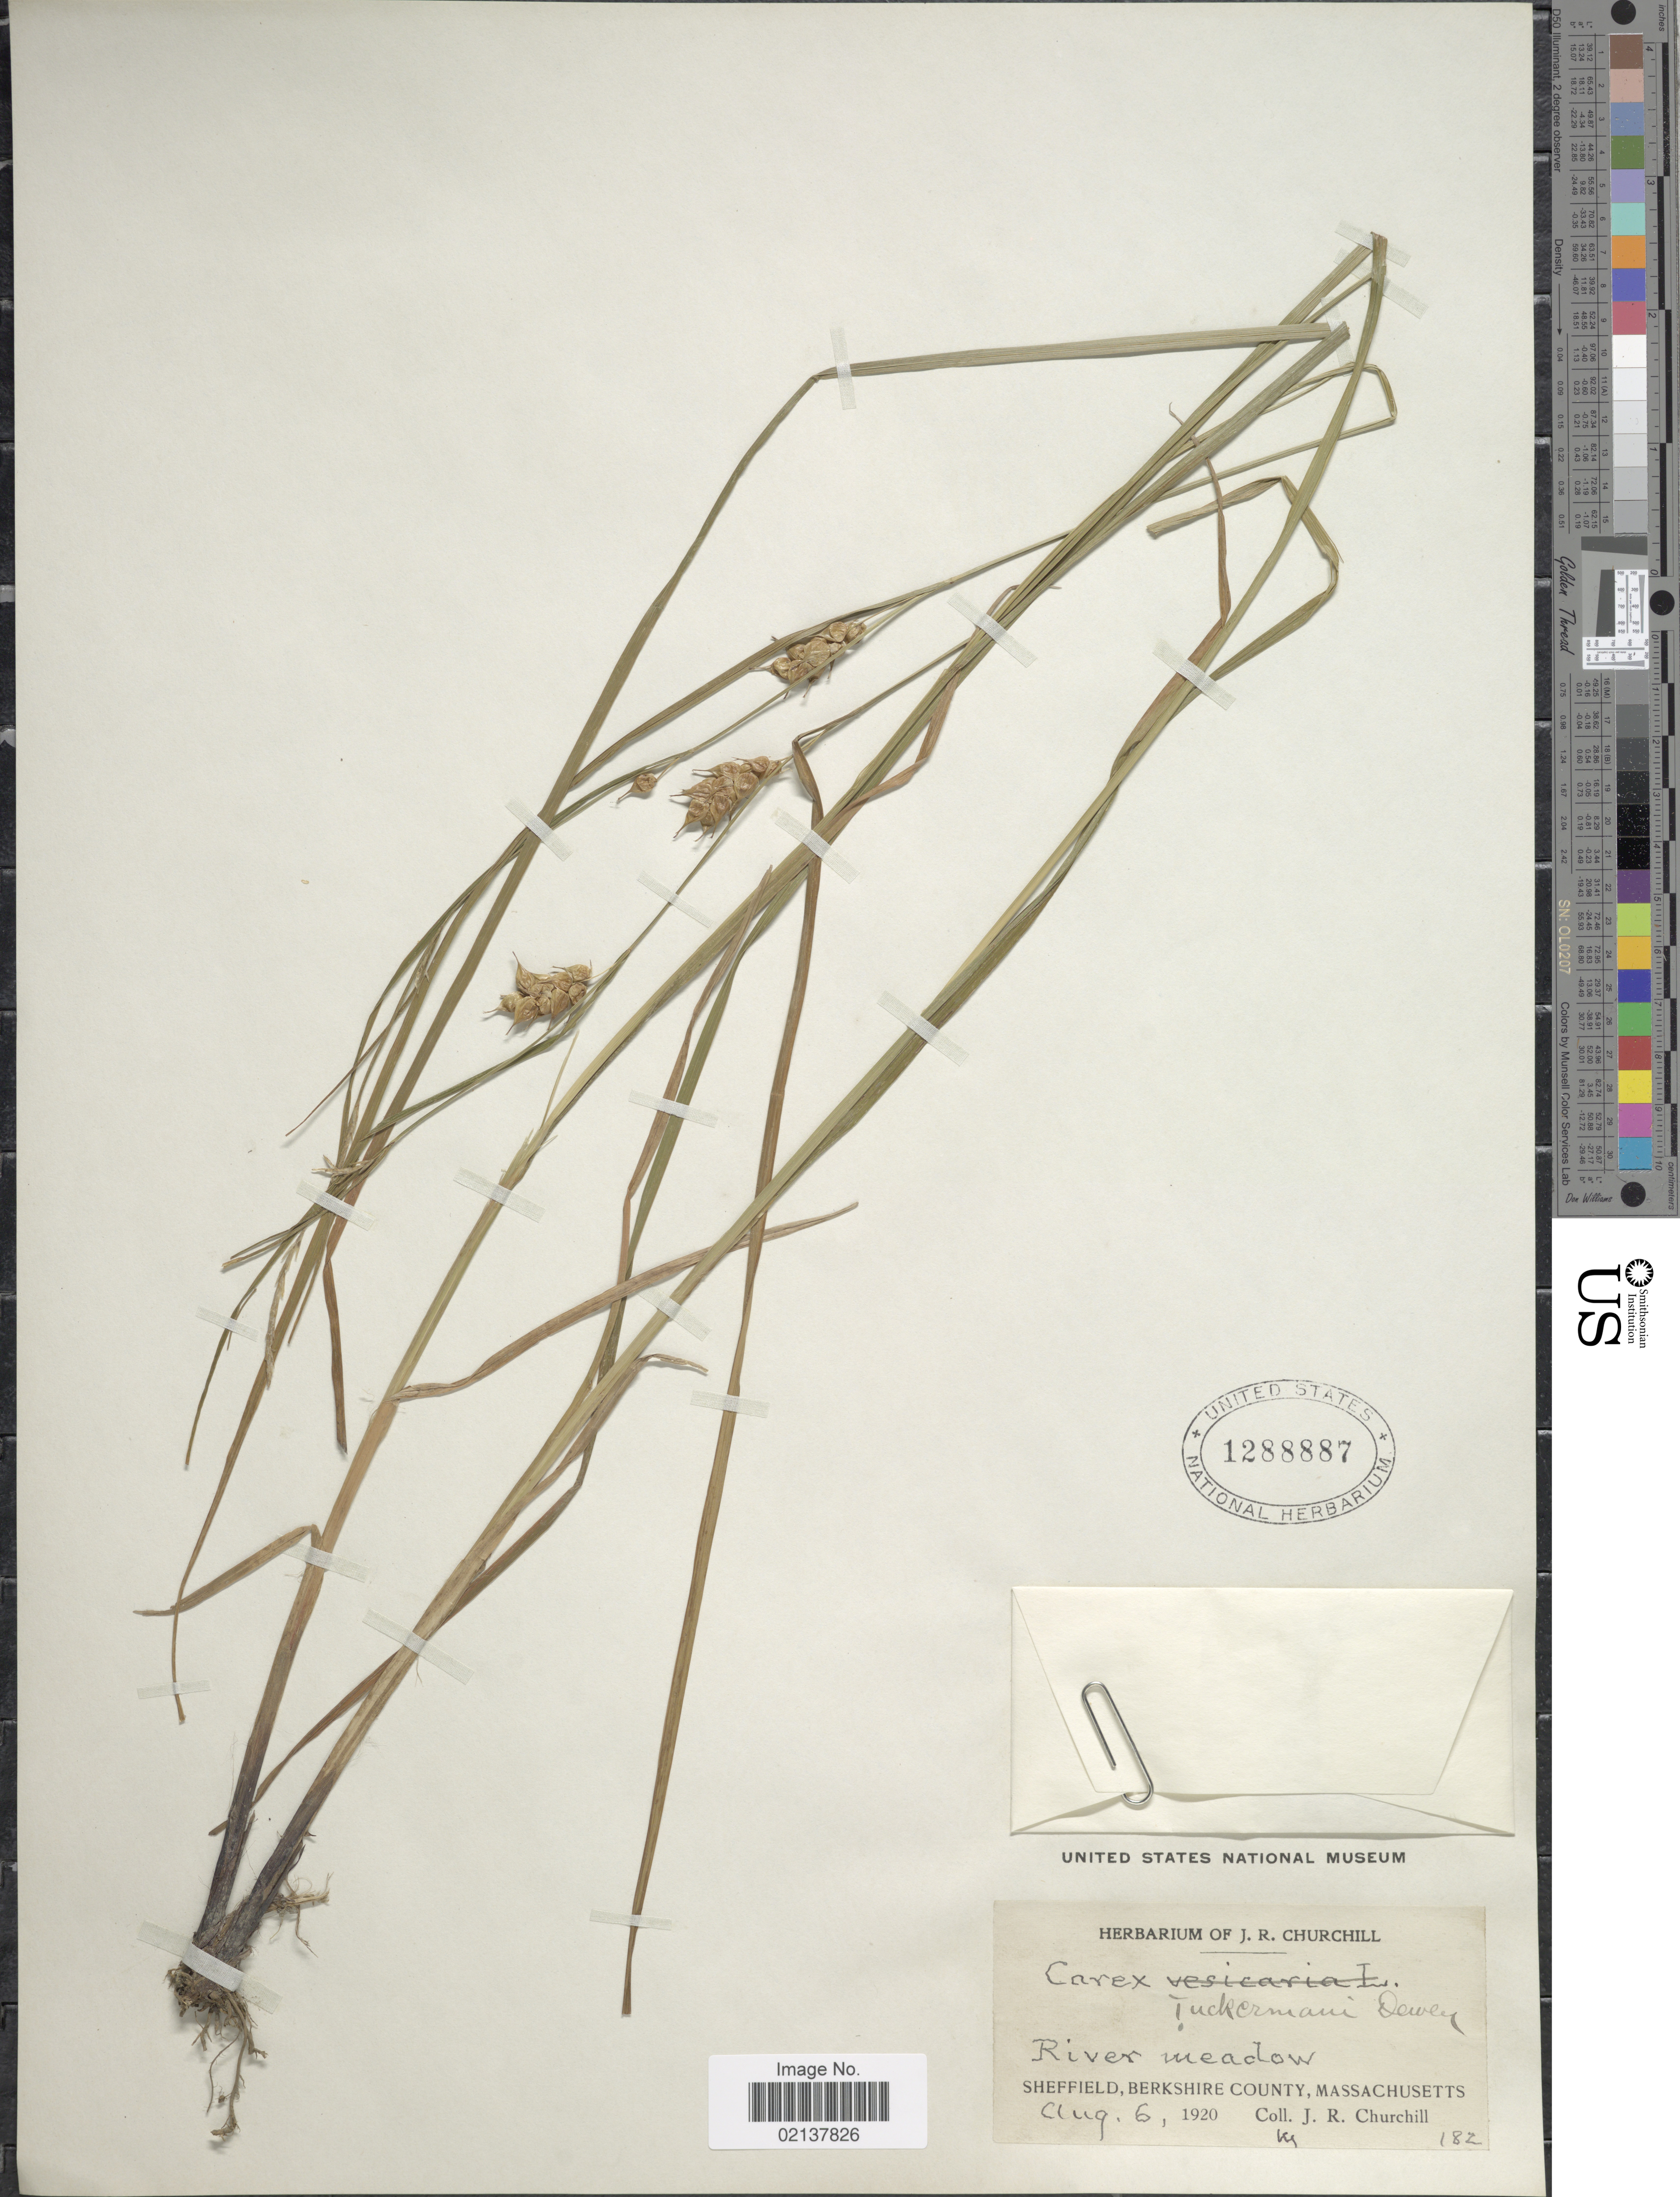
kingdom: Plantae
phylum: Tracheophyta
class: Liliopsida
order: Poales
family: Cyperaceae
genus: Carex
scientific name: Carex tuckermanii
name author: Boott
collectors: J. Churchill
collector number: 182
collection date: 1920-08-06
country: United States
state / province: Massachusetts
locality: River meadow, Sheffield, Berkshire County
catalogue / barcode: US 1288887